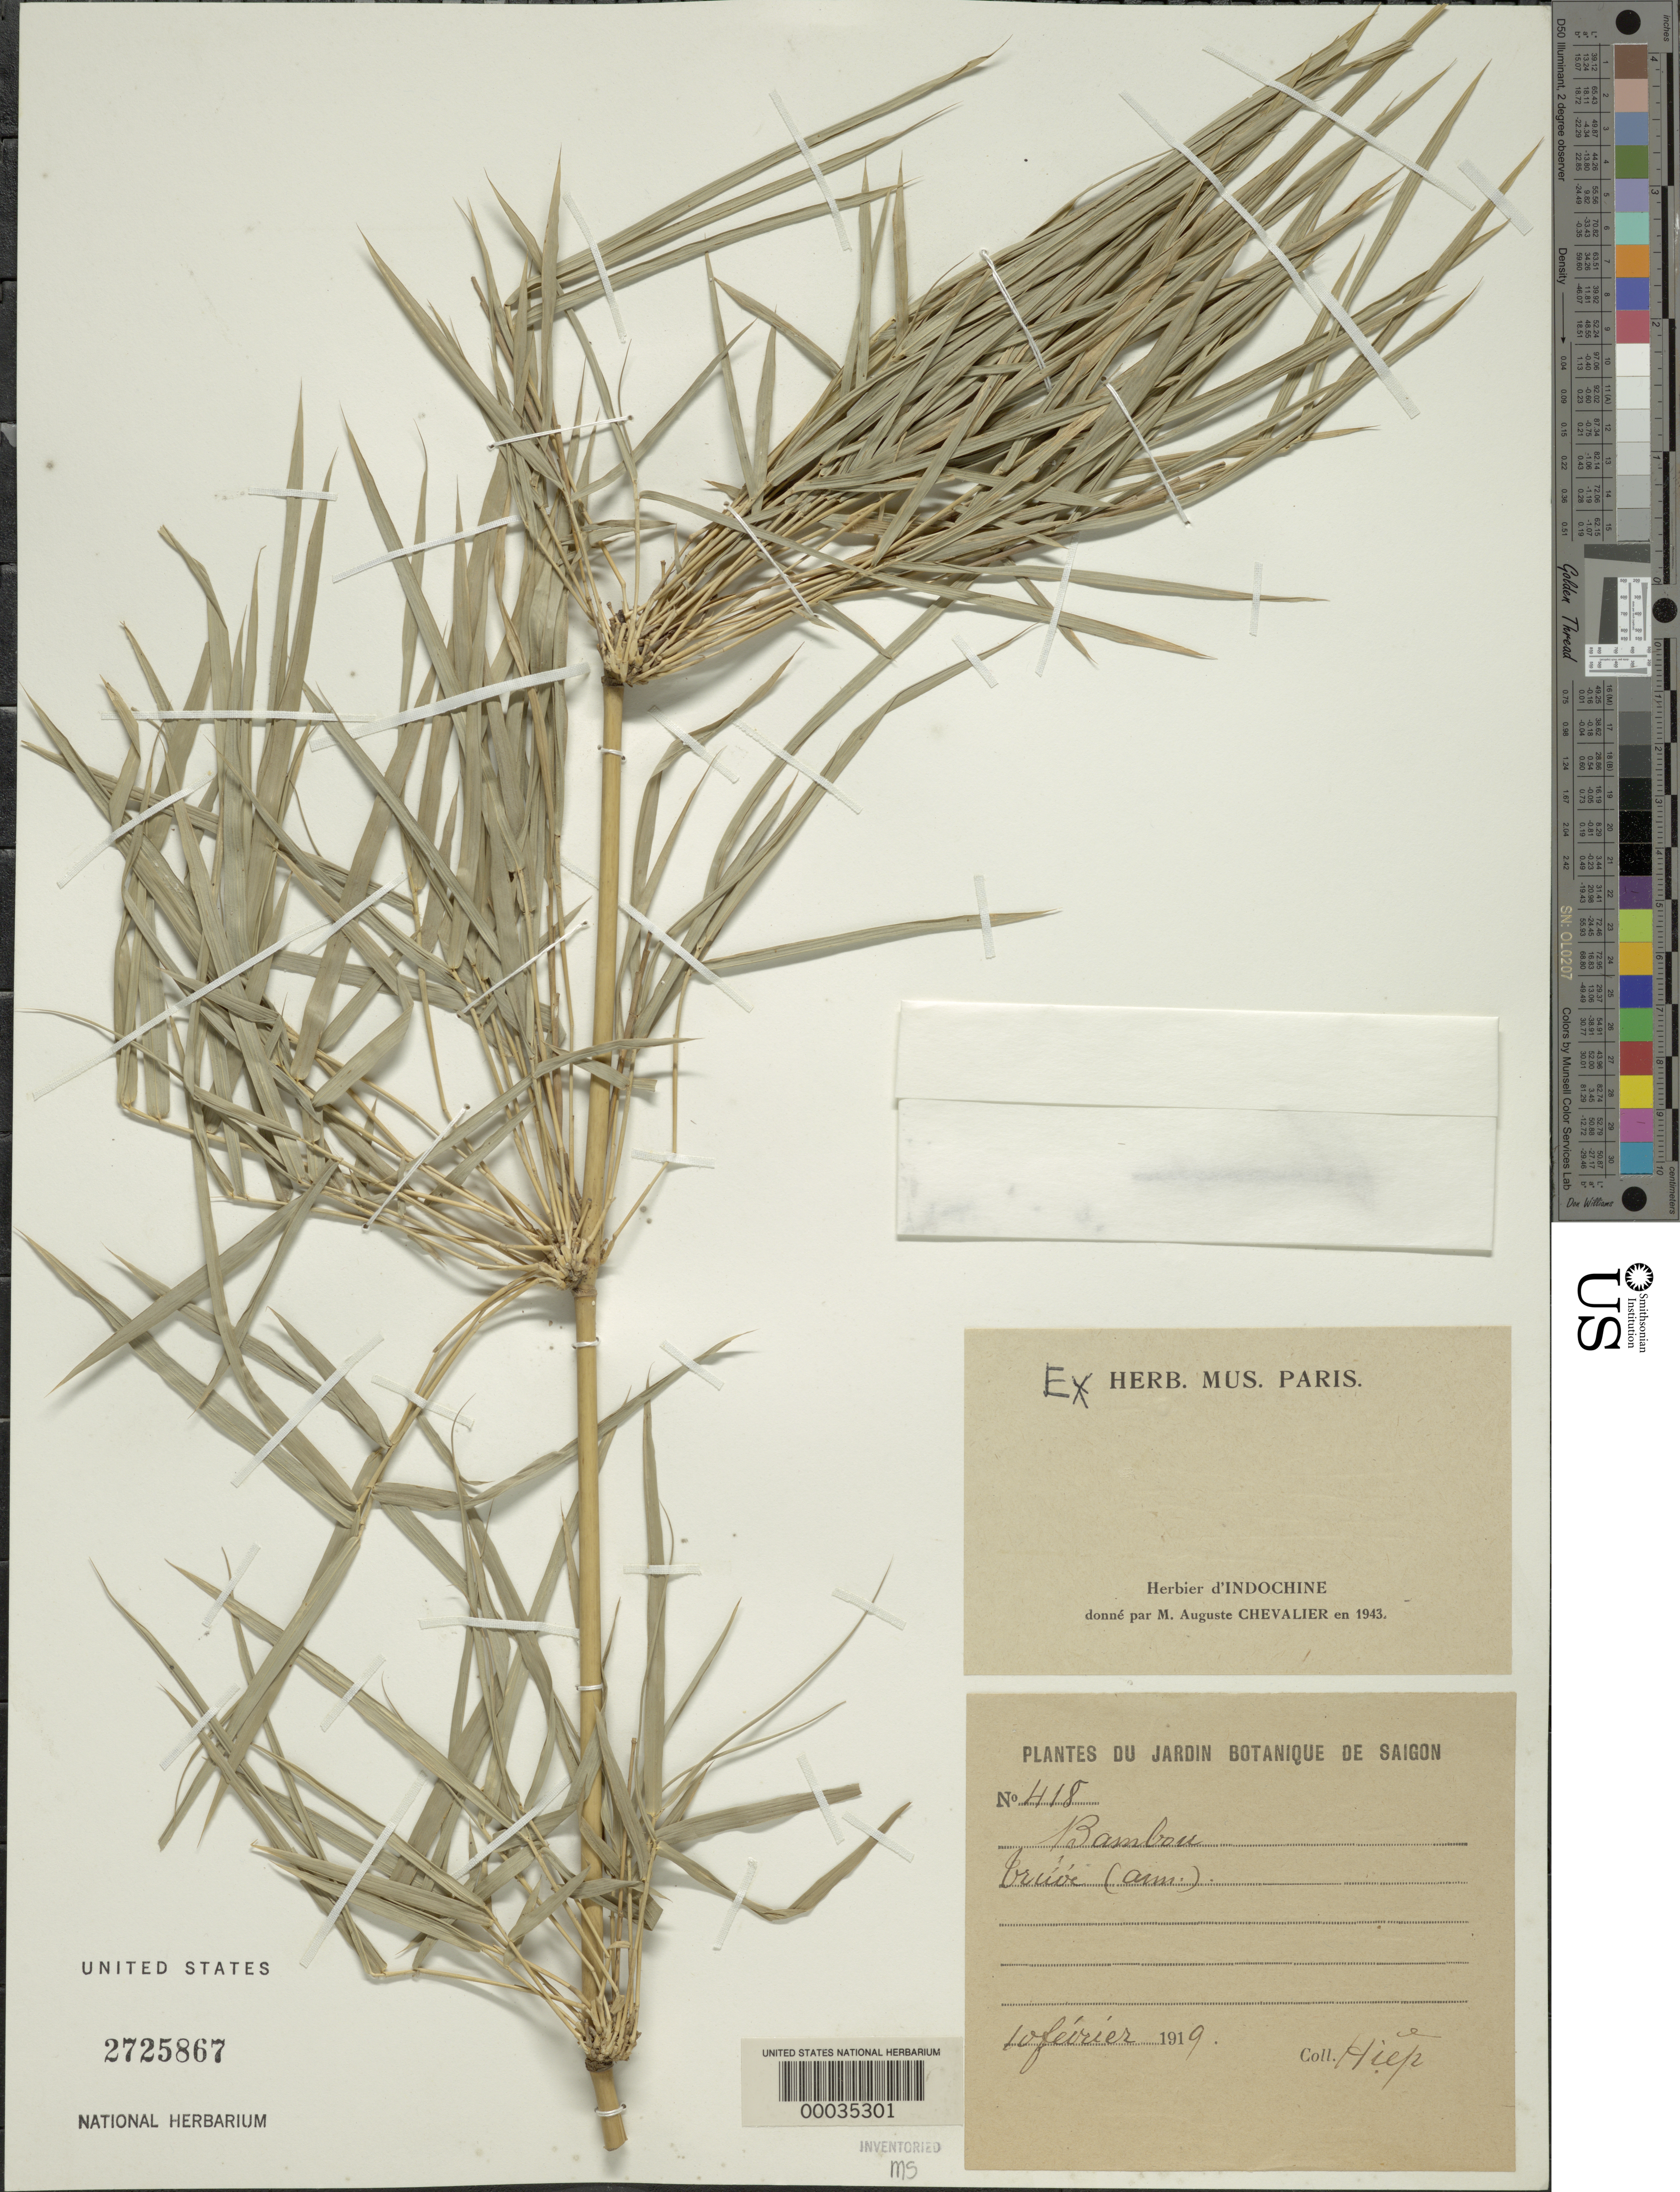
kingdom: Plantae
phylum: Tracheophyta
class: Liliopsida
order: Poales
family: Poaceae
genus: Bambusa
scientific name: Bambusa sp.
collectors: N. T. Hiep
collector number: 418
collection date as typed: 10 Feb 1919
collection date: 1919-02-10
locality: Ex herbier d'indochine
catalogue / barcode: US 2725867